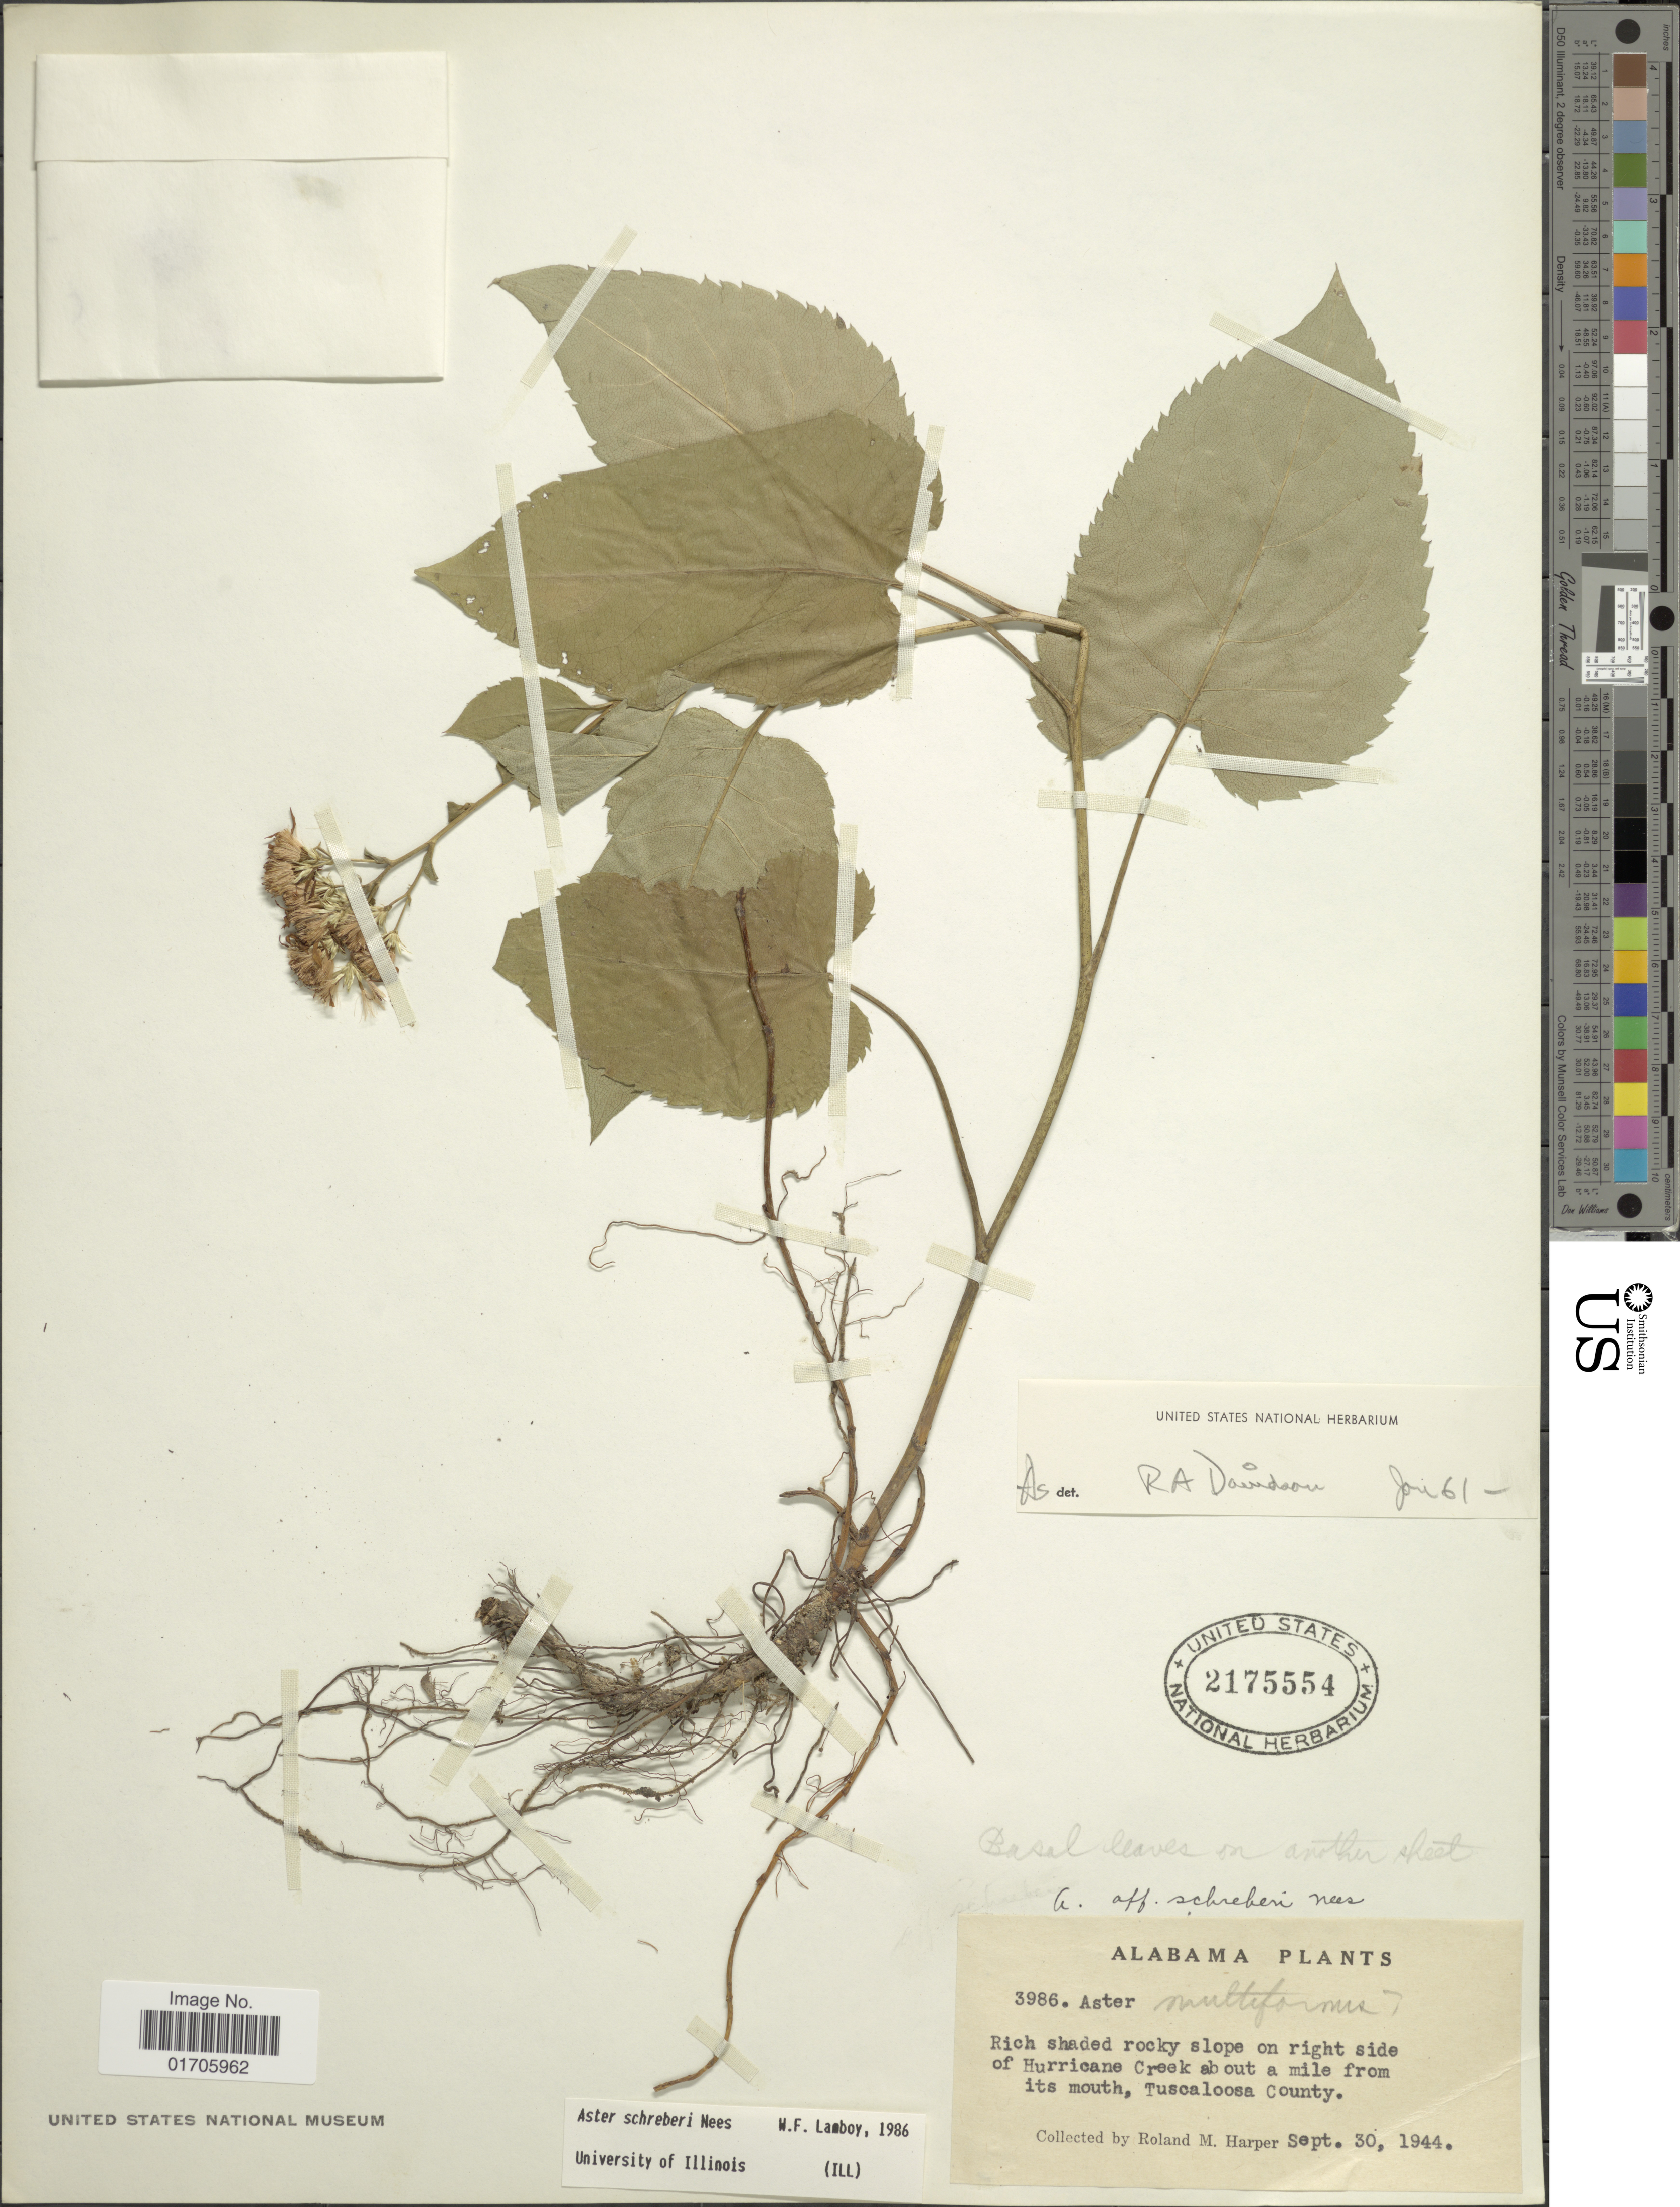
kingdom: Plantae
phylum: Tracheophyta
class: Magnoliopsida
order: Asterales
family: Asteraceae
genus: Eurybia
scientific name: Eurybia schreberi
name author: (Nees) Nees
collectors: R. M. Harper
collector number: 3986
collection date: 1944-09-30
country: United States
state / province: Alabama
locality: Alabama. Rich shaded rocky slope on right side of Hurricane Creek about a mile from its mouth, Tuscaloosa County.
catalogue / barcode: US 2175554